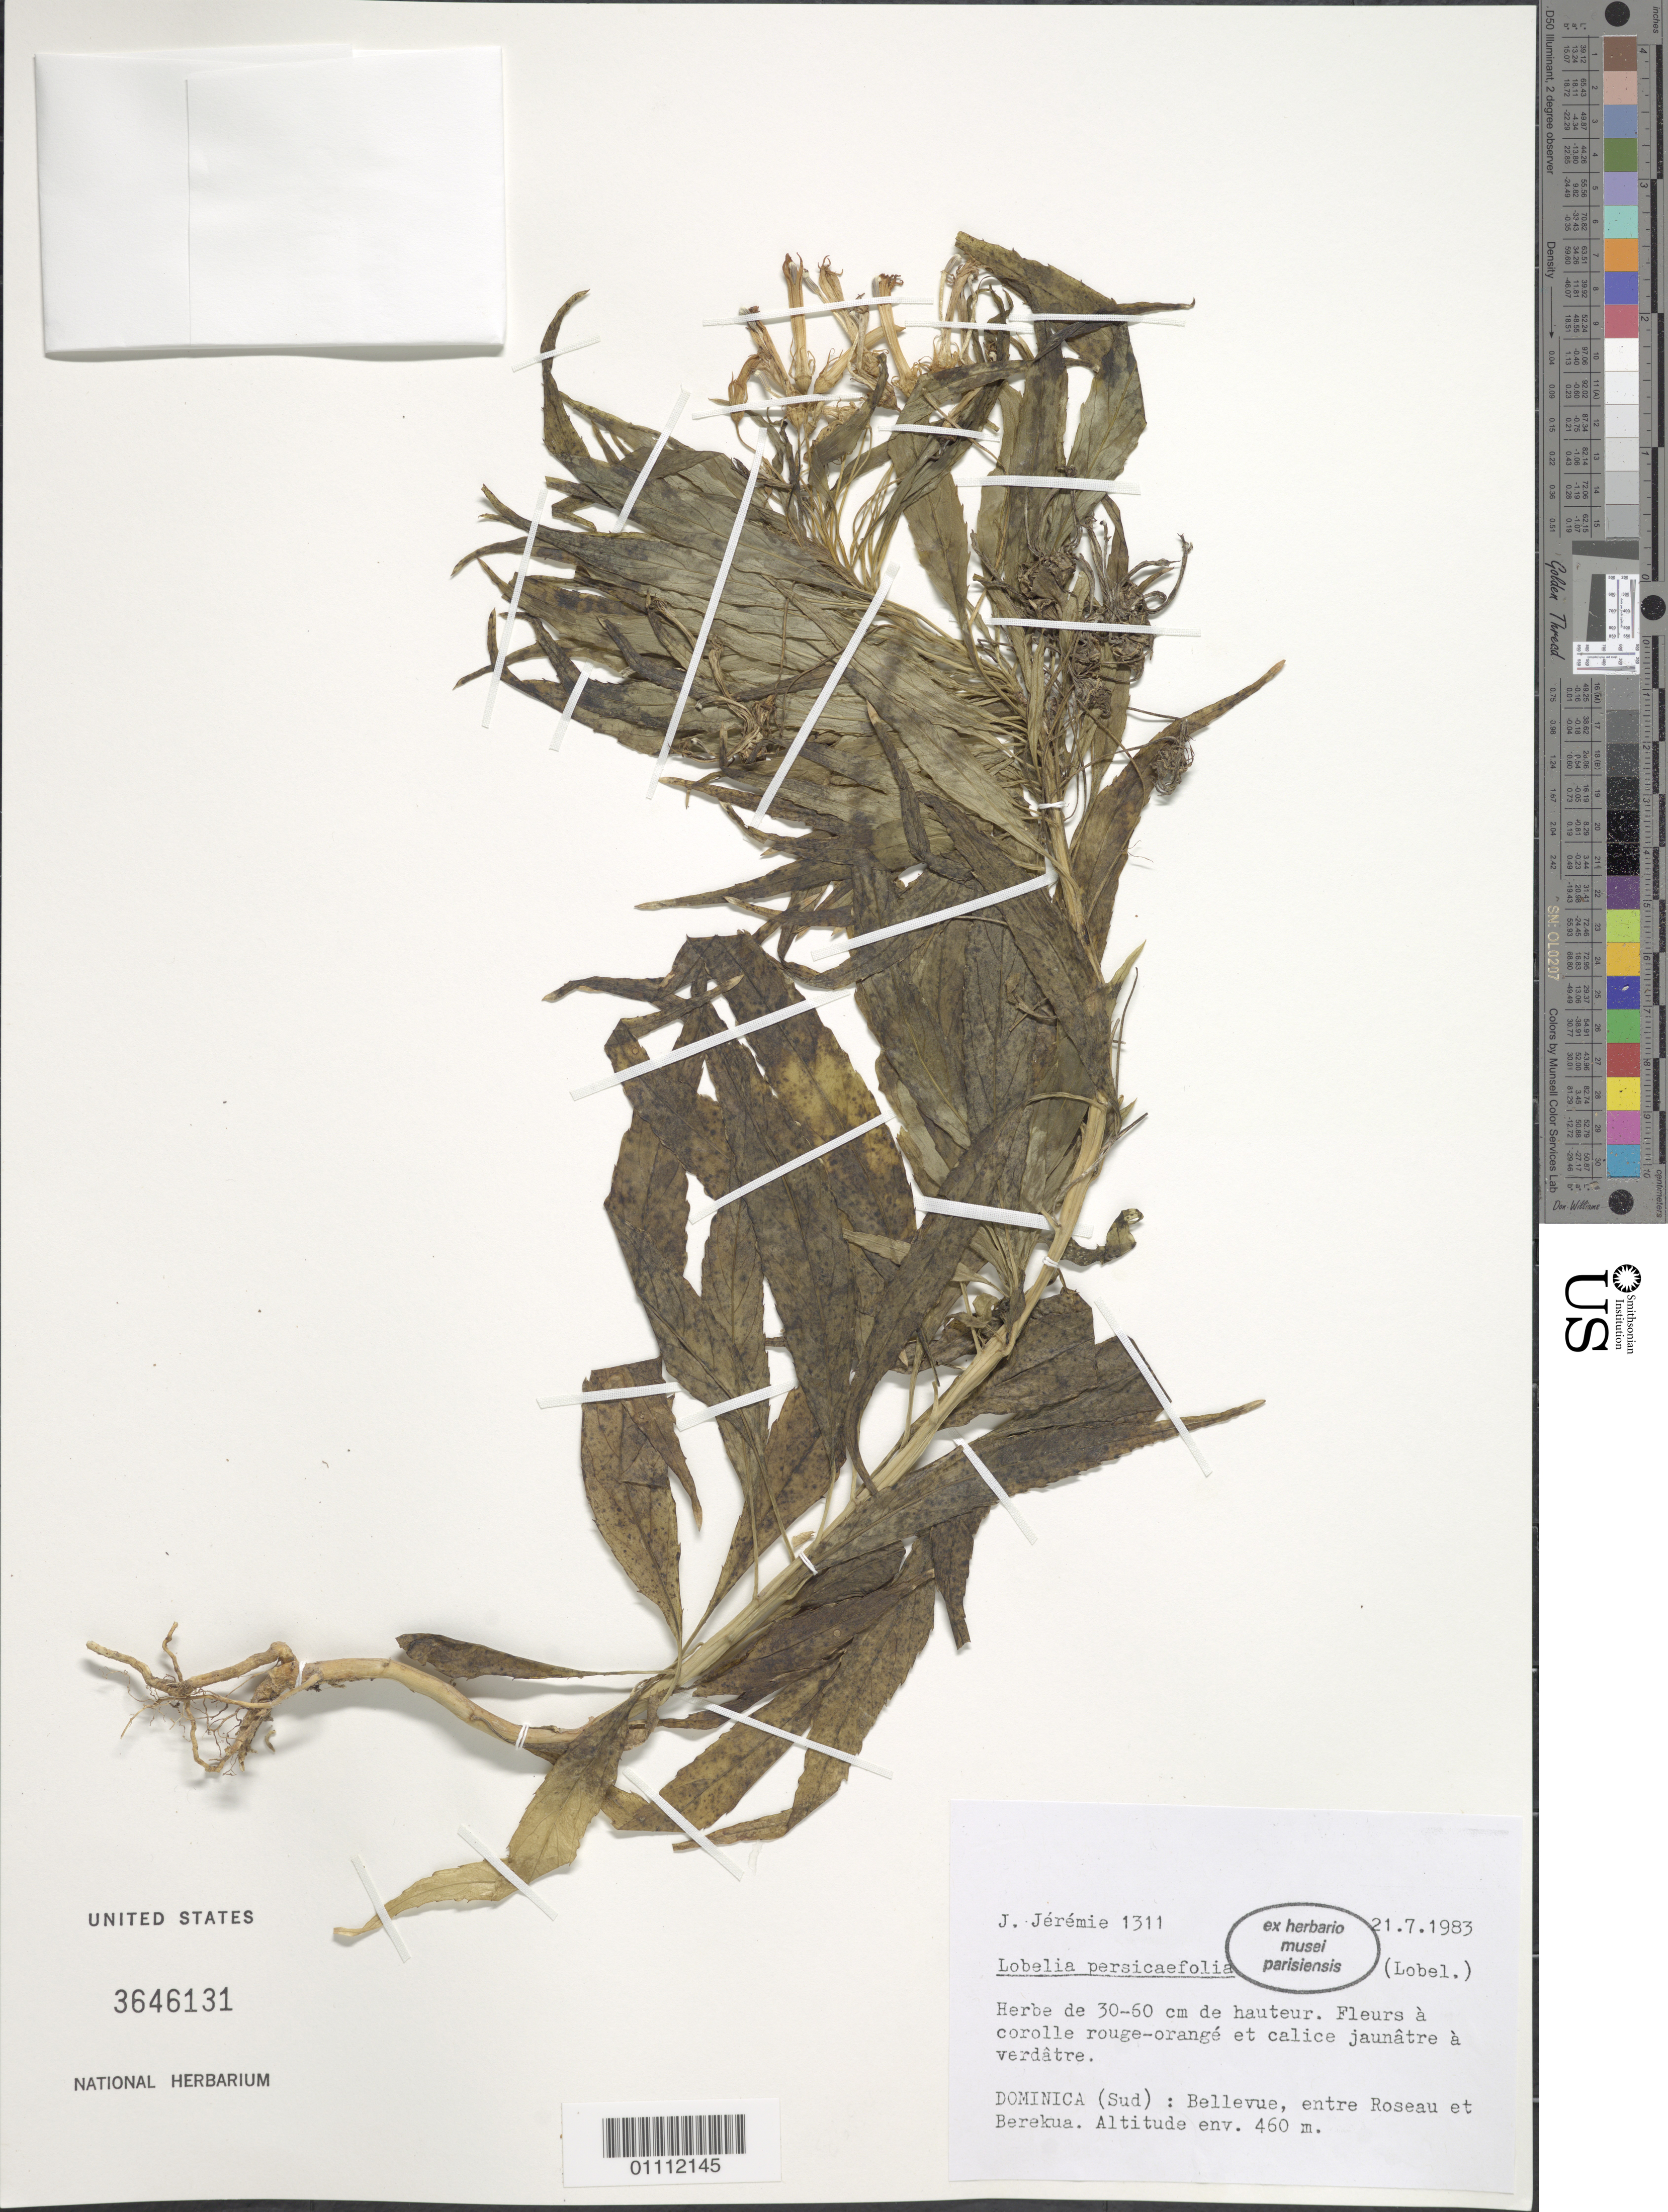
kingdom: Plantae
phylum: Tracheophyta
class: Magnoliopsida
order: Asterales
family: Campanulaceae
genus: Lobelia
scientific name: Lobelia persicifolia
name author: Lam.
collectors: J. Jérémie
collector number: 1311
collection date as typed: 21 Jul 1983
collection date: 1983-07-21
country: Dominica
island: Dominica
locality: Bellevue, entre Roseau et Berekua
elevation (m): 460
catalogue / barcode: US 3646131